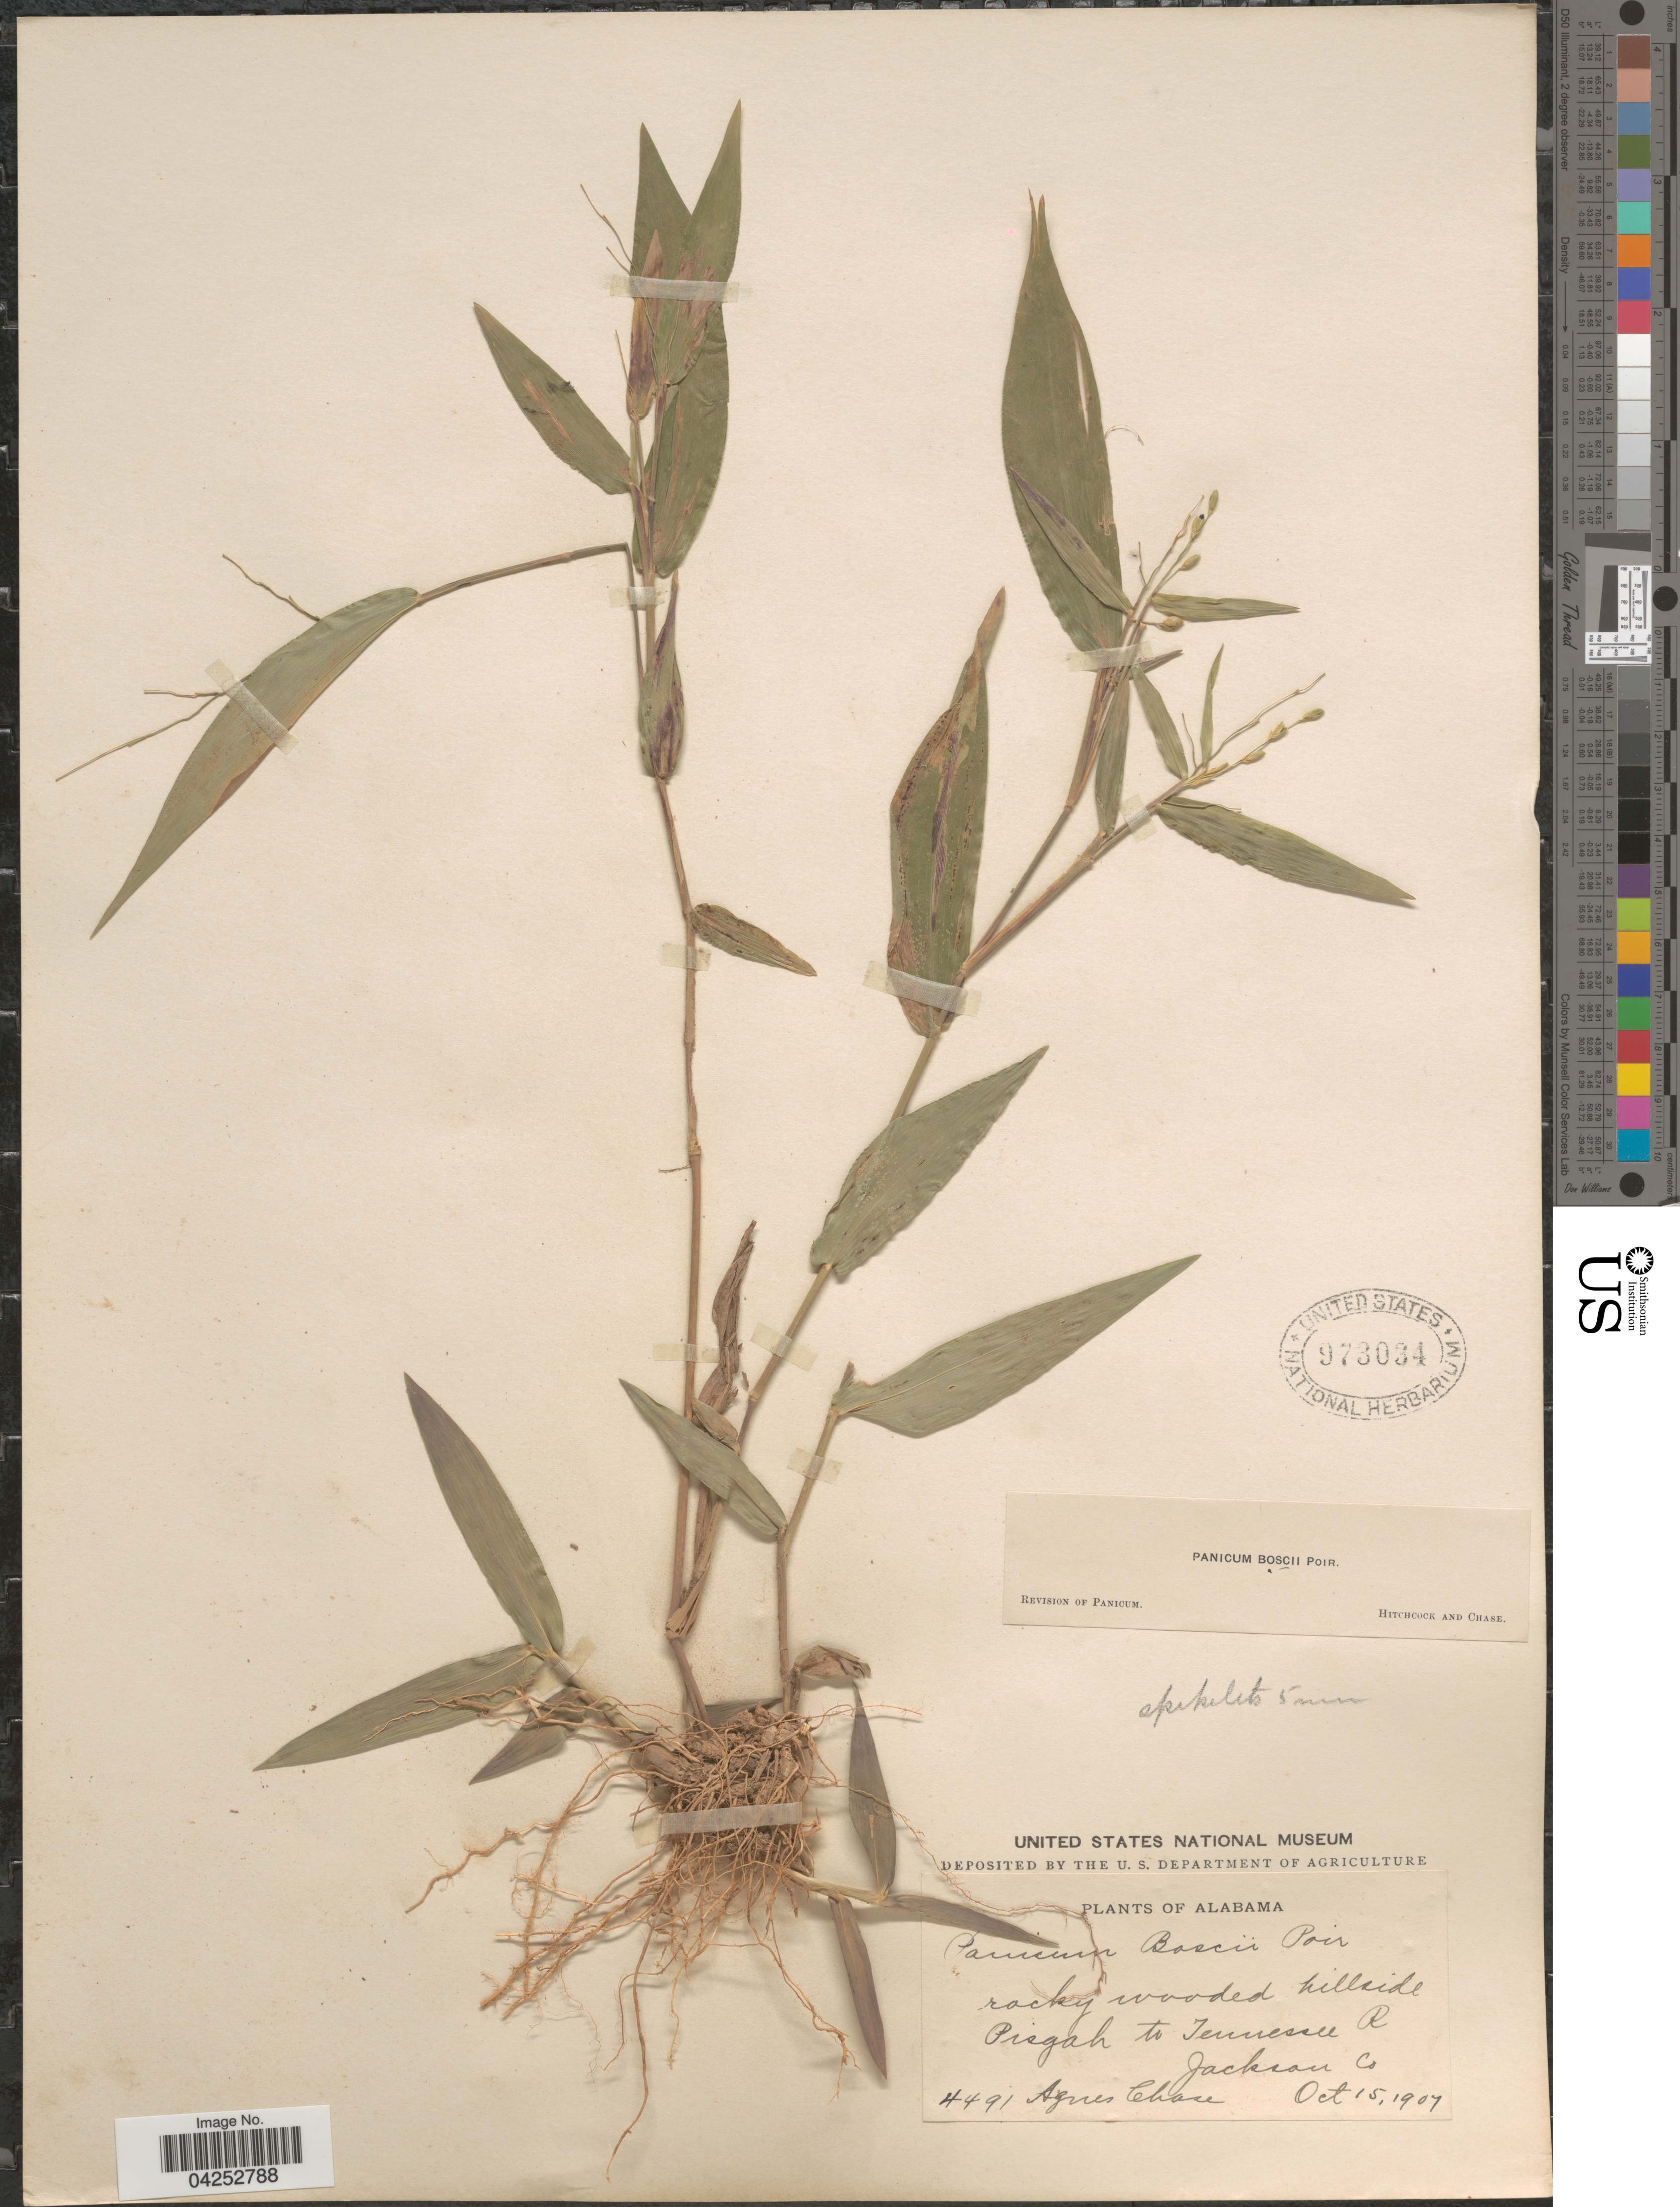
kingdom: Plantae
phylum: Tracheophyta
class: Liliopsida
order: Poales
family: Poaceae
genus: Dichanthelium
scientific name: Dichanthelium boscii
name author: (Poir.) Gould & C.A. Clark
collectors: A. Chase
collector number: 4491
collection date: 1907-10-15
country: United States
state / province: Alabama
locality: Rocky wooded hillside. Pisgah to Tennessee R. Jackson Co.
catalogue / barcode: US 973034